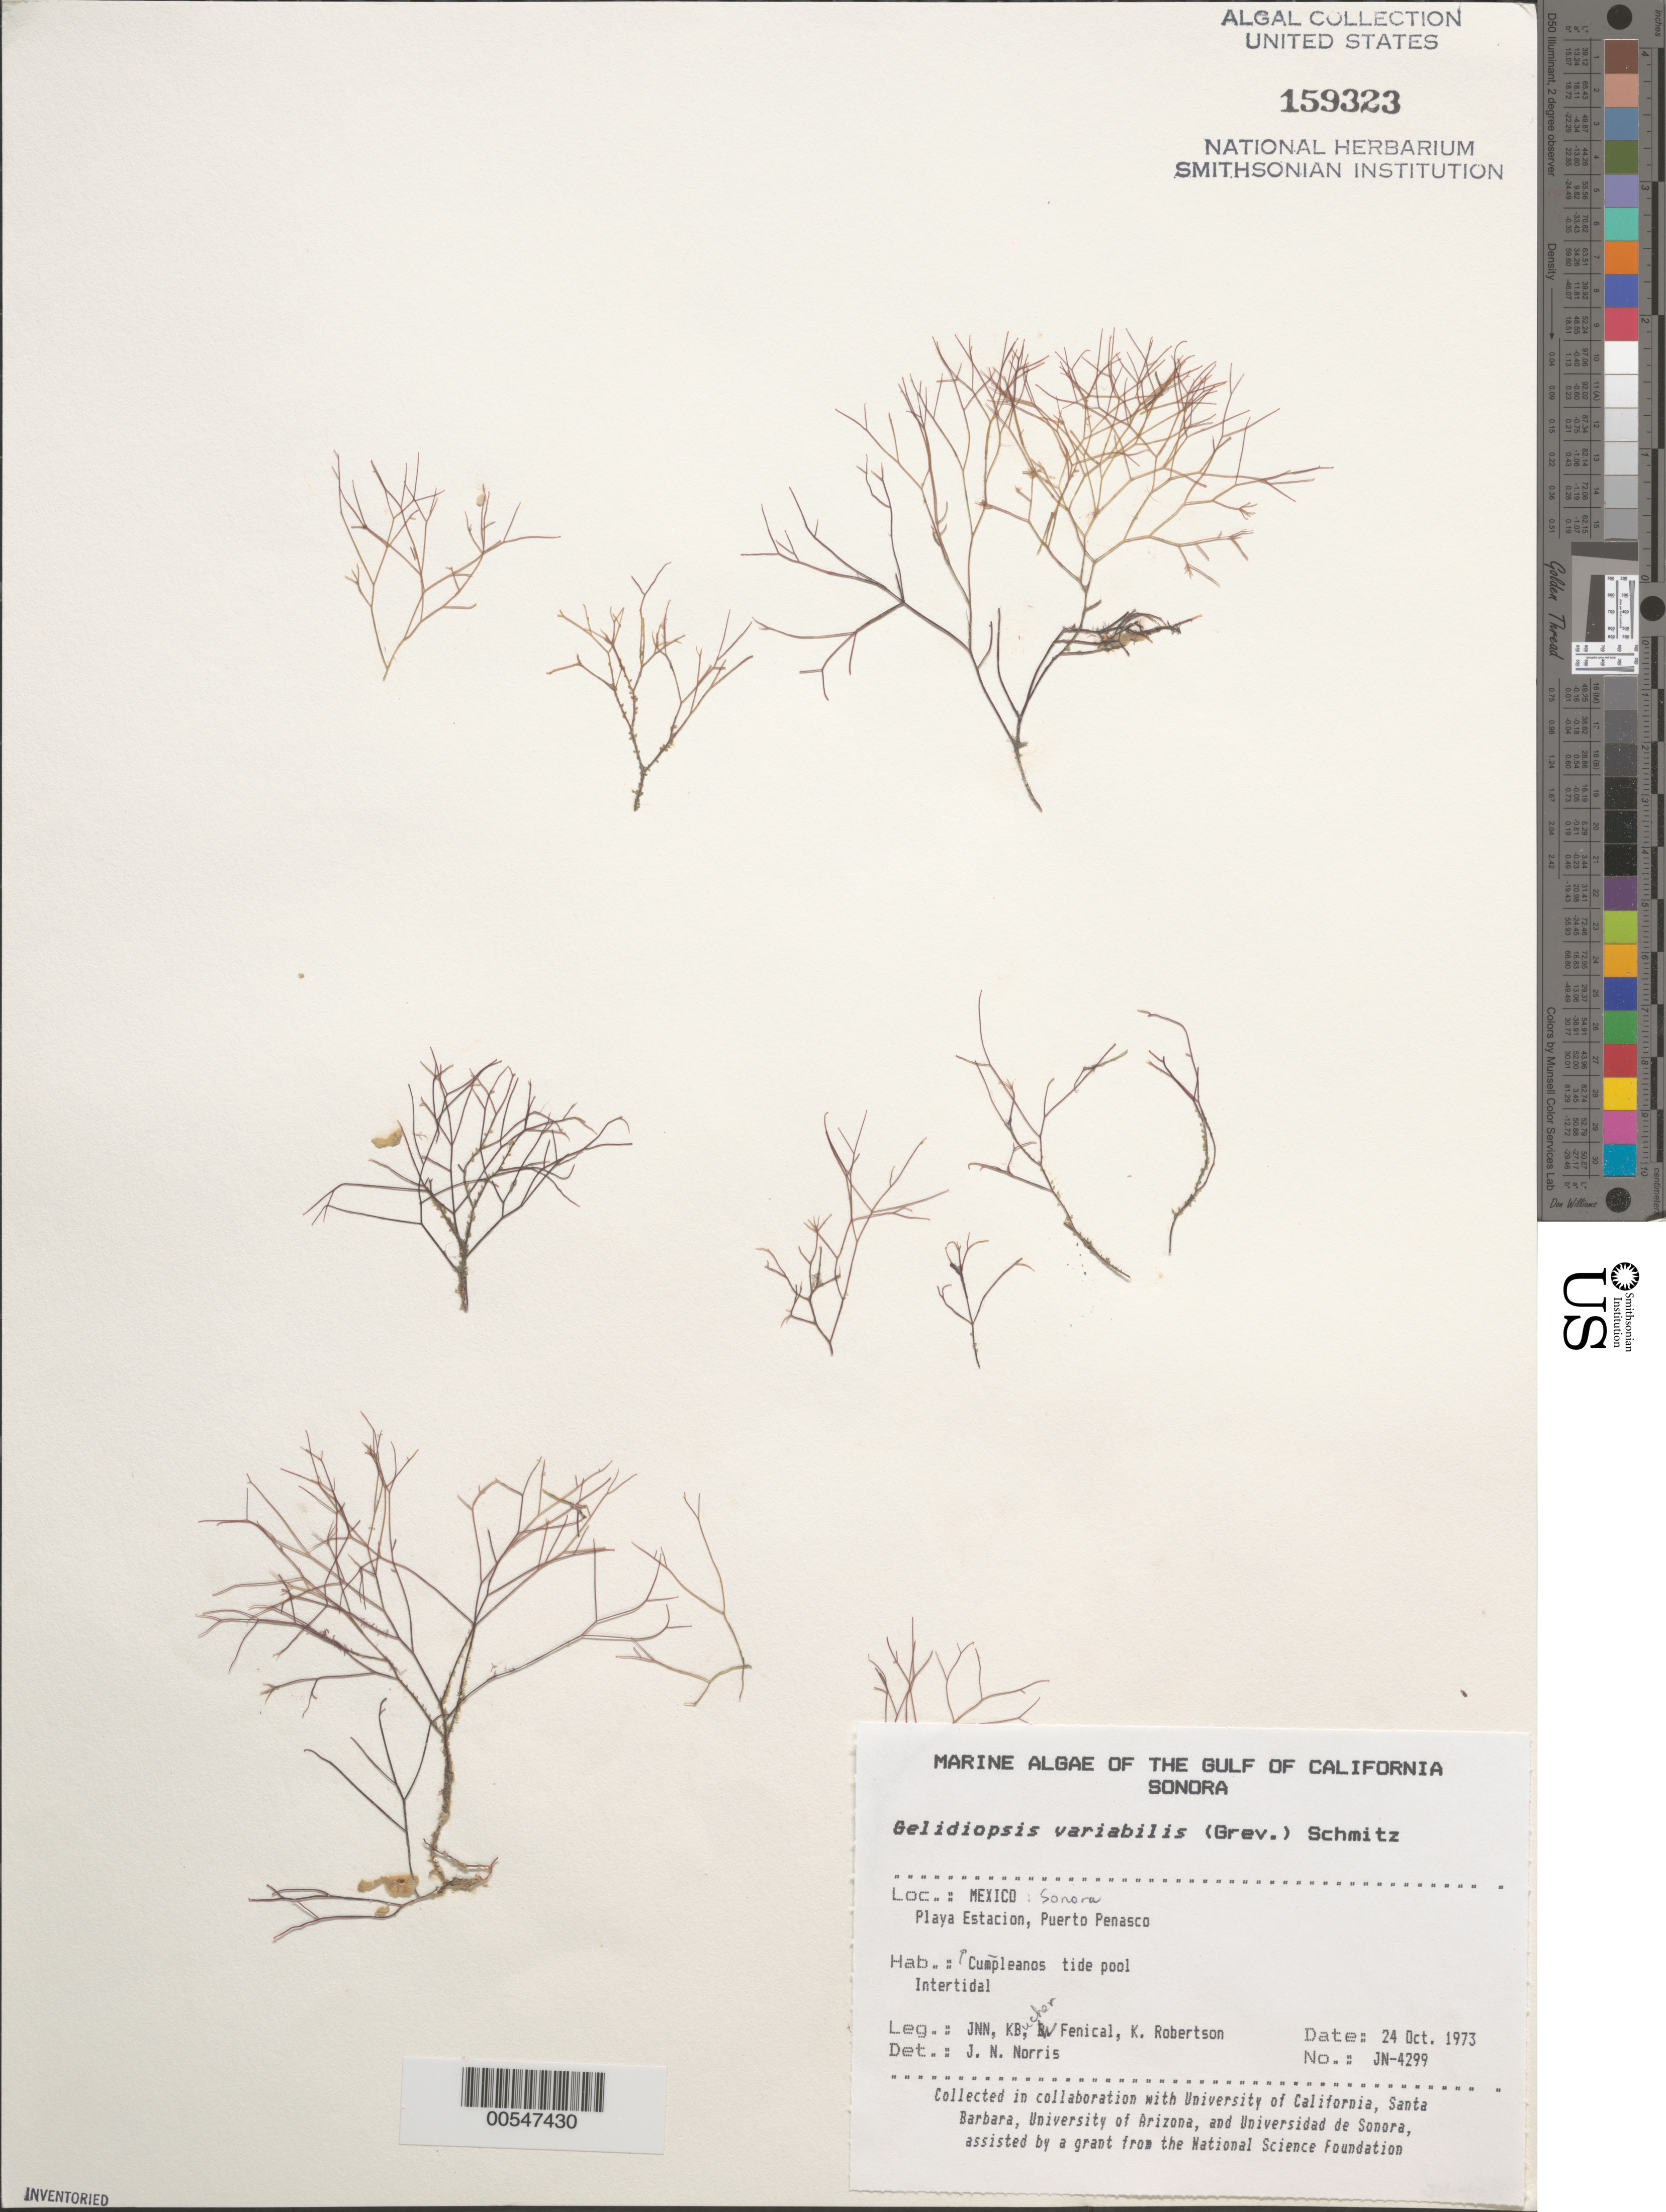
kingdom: Plantae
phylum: Rhodophyta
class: Florideophyceae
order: Rhodymeniales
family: Lomentariaceae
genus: Ceratodictyon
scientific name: Ceratodictyon variabile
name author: (J. Agardh) R.E. Norris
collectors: J. N. Norris, K. E. Bucher, W. Fenical & K. Robertson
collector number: JN-4299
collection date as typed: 24 Oct 1973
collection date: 1973-10-24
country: Mexico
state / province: Sonora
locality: Playa Estacion, Puerto Penasco, Cumpleanos Tide Pool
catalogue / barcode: US 159323